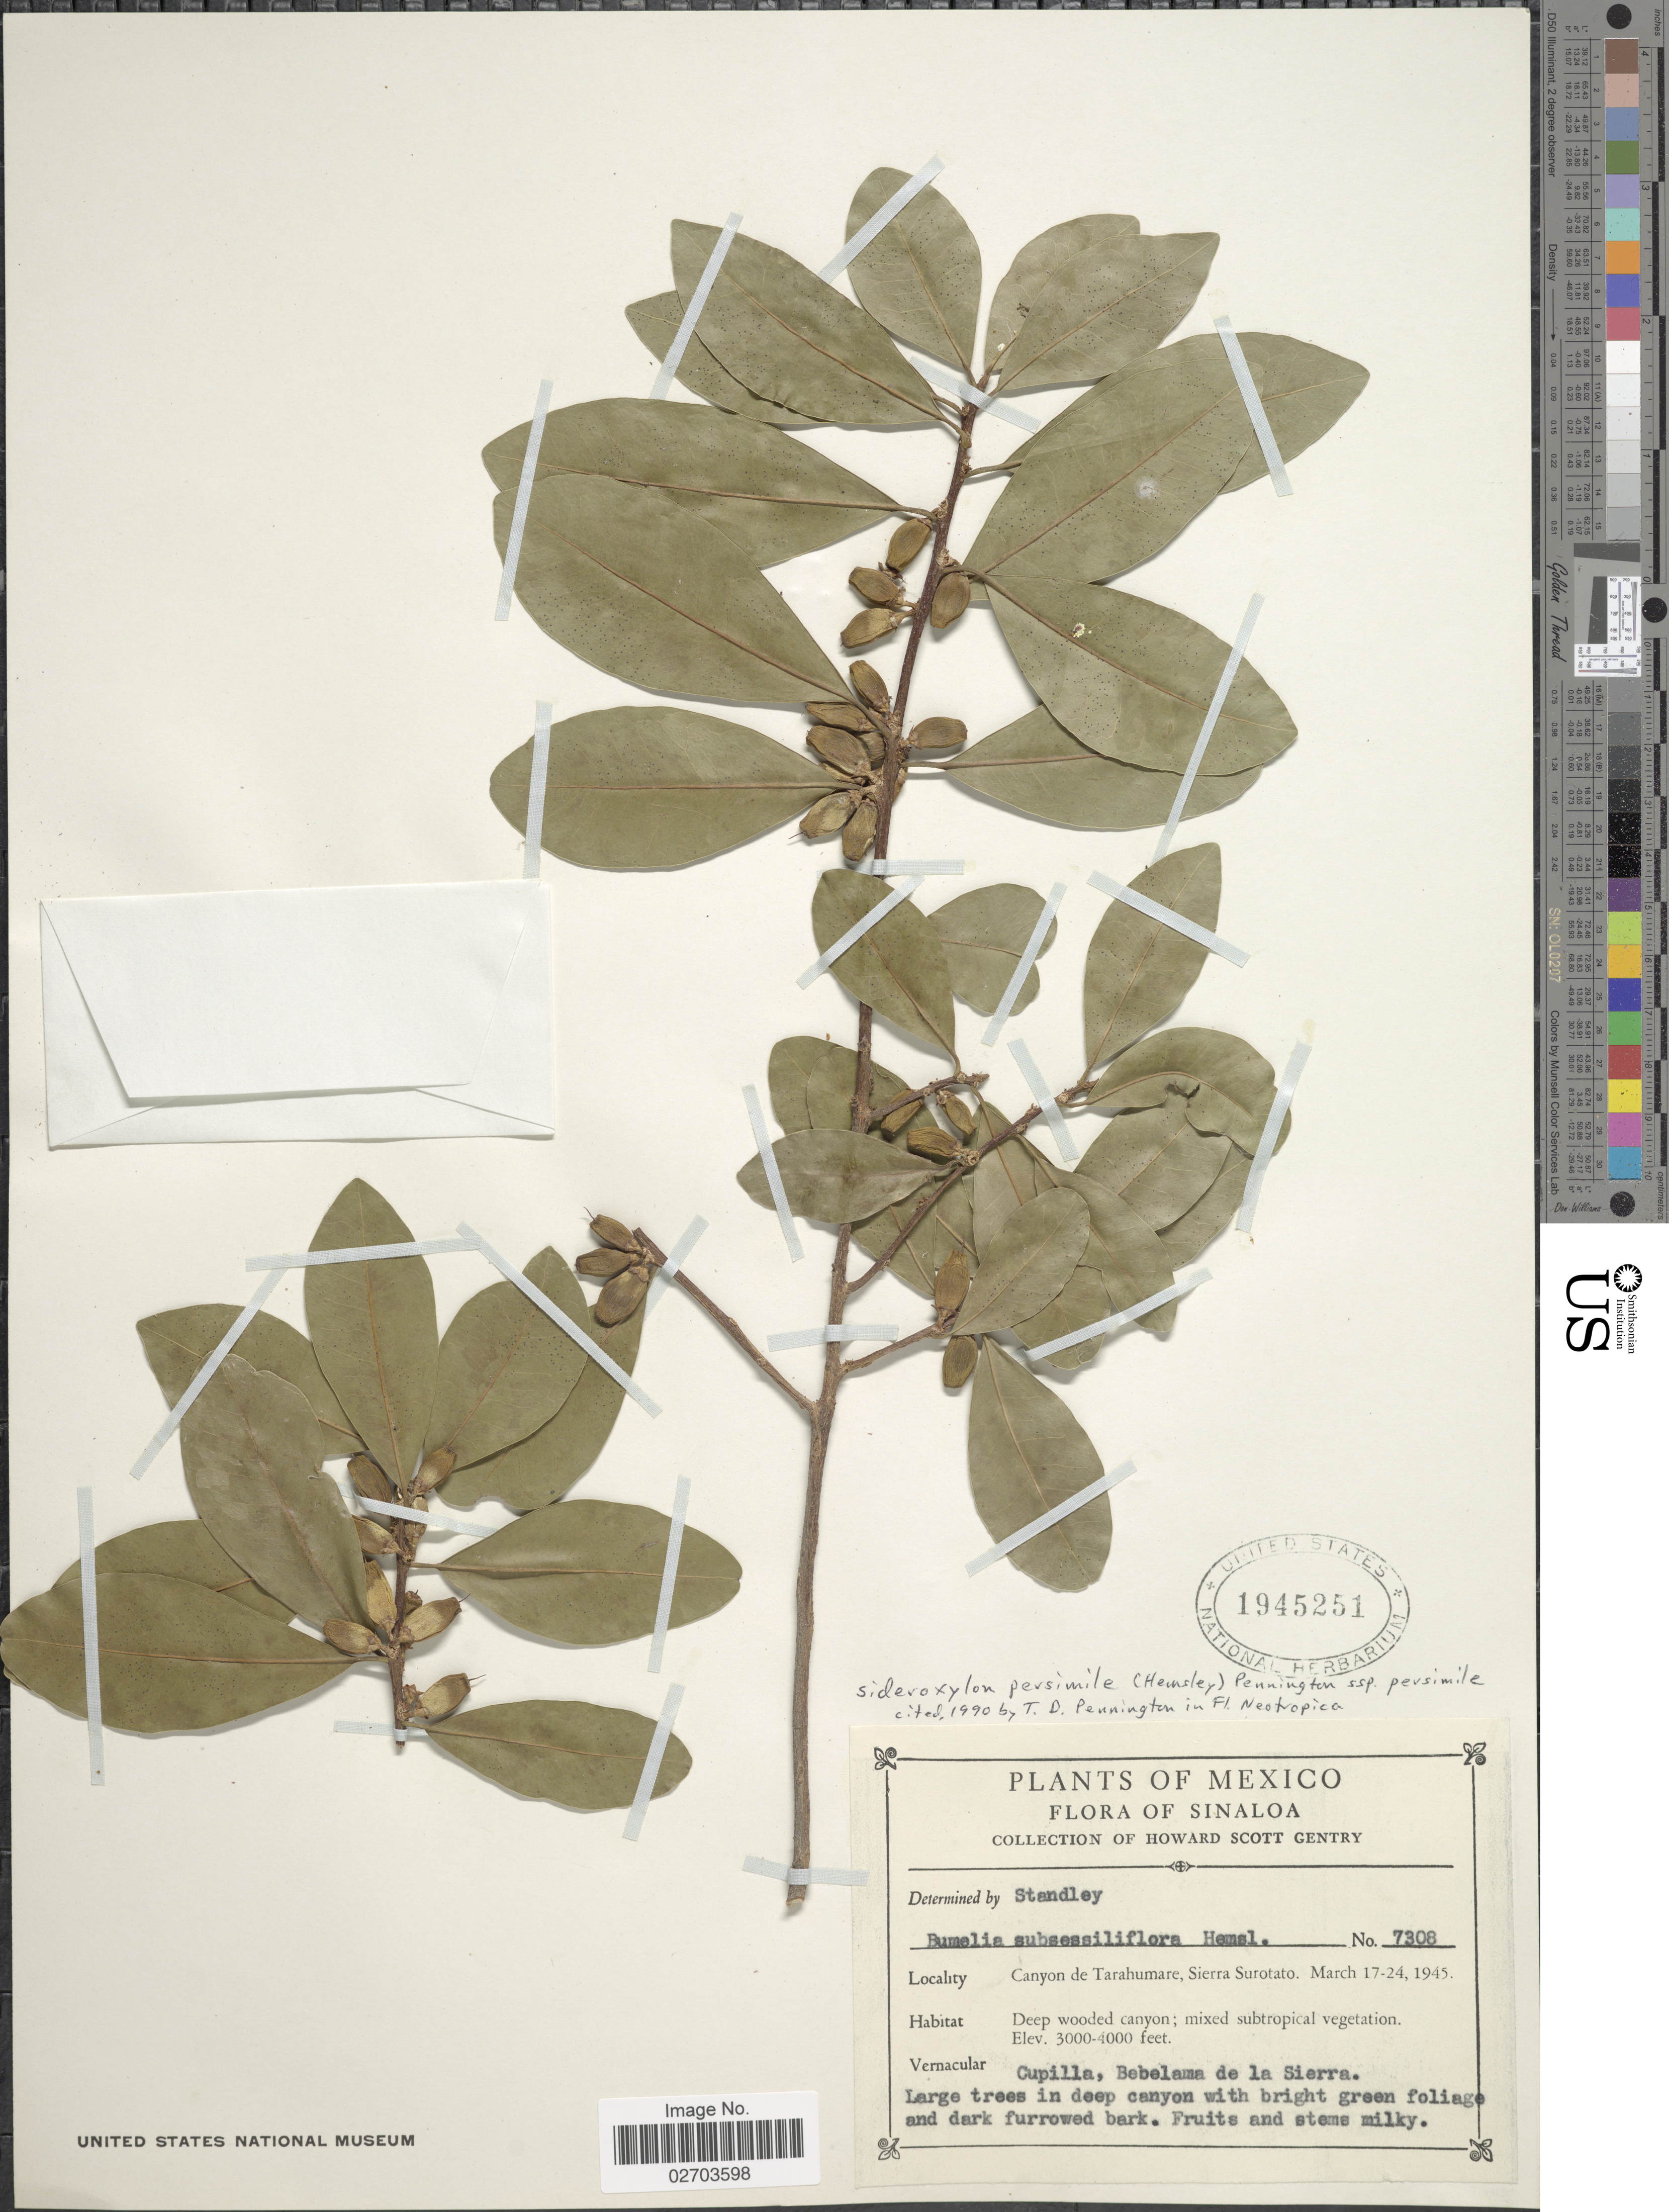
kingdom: Plantae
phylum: Tracheophyta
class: Magnoliopsida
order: Ericales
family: Sapotaceae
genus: Sideroxylon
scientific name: Sideroxylon persimile subsp. persimile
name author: (Hemsl.) T.D. Penn.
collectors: H. S. Gentry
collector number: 7308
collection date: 1945-03-17/1945-03-24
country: Mexico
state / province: Sinaloa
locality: Canyon de Tarahumare, Sierra Surotato, deep wooded canyon, Cupilla, Bebelama de la Sierra.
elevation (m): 914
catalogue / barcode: US 1945251